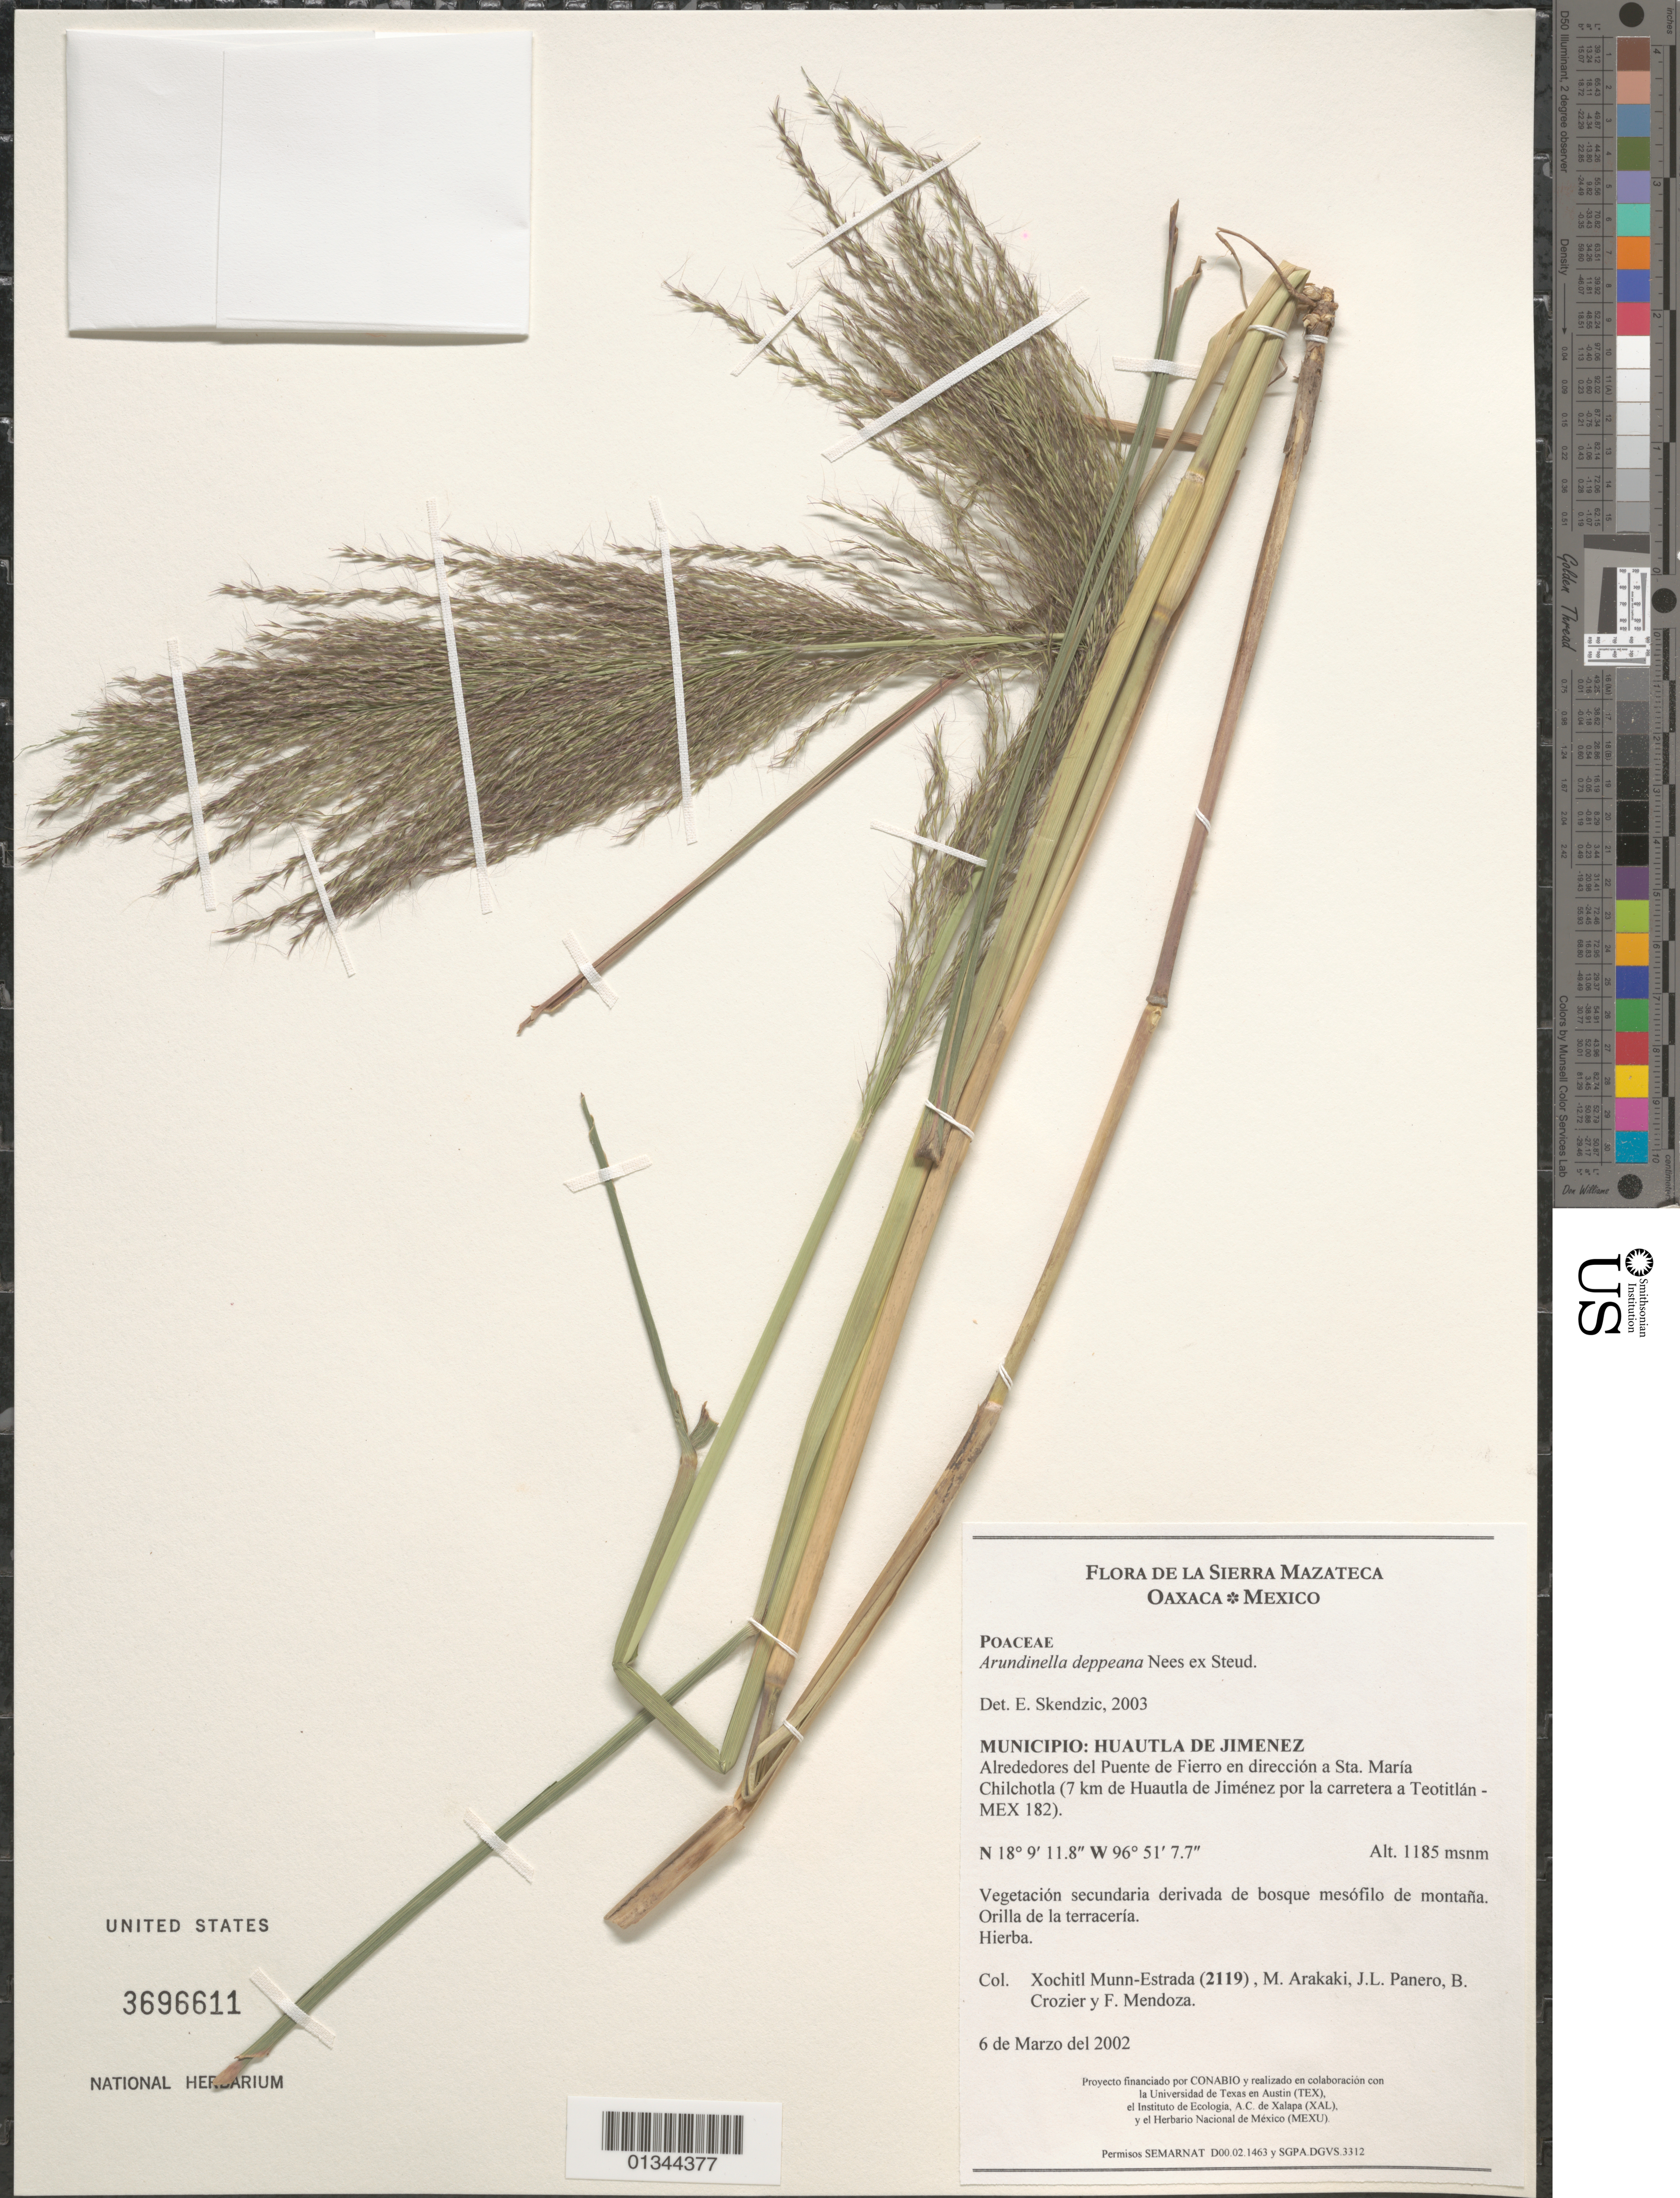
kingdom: Plantae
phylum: Tracheophyta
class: Liliopsida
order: Poales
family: Poaceae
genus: Arundinella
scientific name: Arundinella deppeana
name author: Nees ex Steud.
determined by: Skendzic, E.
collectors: X. Munn-Estrada, M. Arakaki, J. L. Panero, B. Crozier & F. Mendoza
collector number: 2119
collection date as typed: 6 de Marzo del 2002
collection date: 2002-03-06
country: Mexico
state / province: Oaxaca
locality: Municipio: Huautla de Jimenez, Alrededores del Puente de Fierro en direccion a Sta. Maria Chilchotla (7 km de Huautla de Jimenez por la carretera a Teotitlan - MEX 182).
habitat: Vegetacion secundaria derivada de bosque mesofilo de montana. Orilla de la terraceria.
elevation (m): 1185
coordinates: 18 09 11.8 N, 96 51 7.7 W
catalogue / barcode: US 3696611